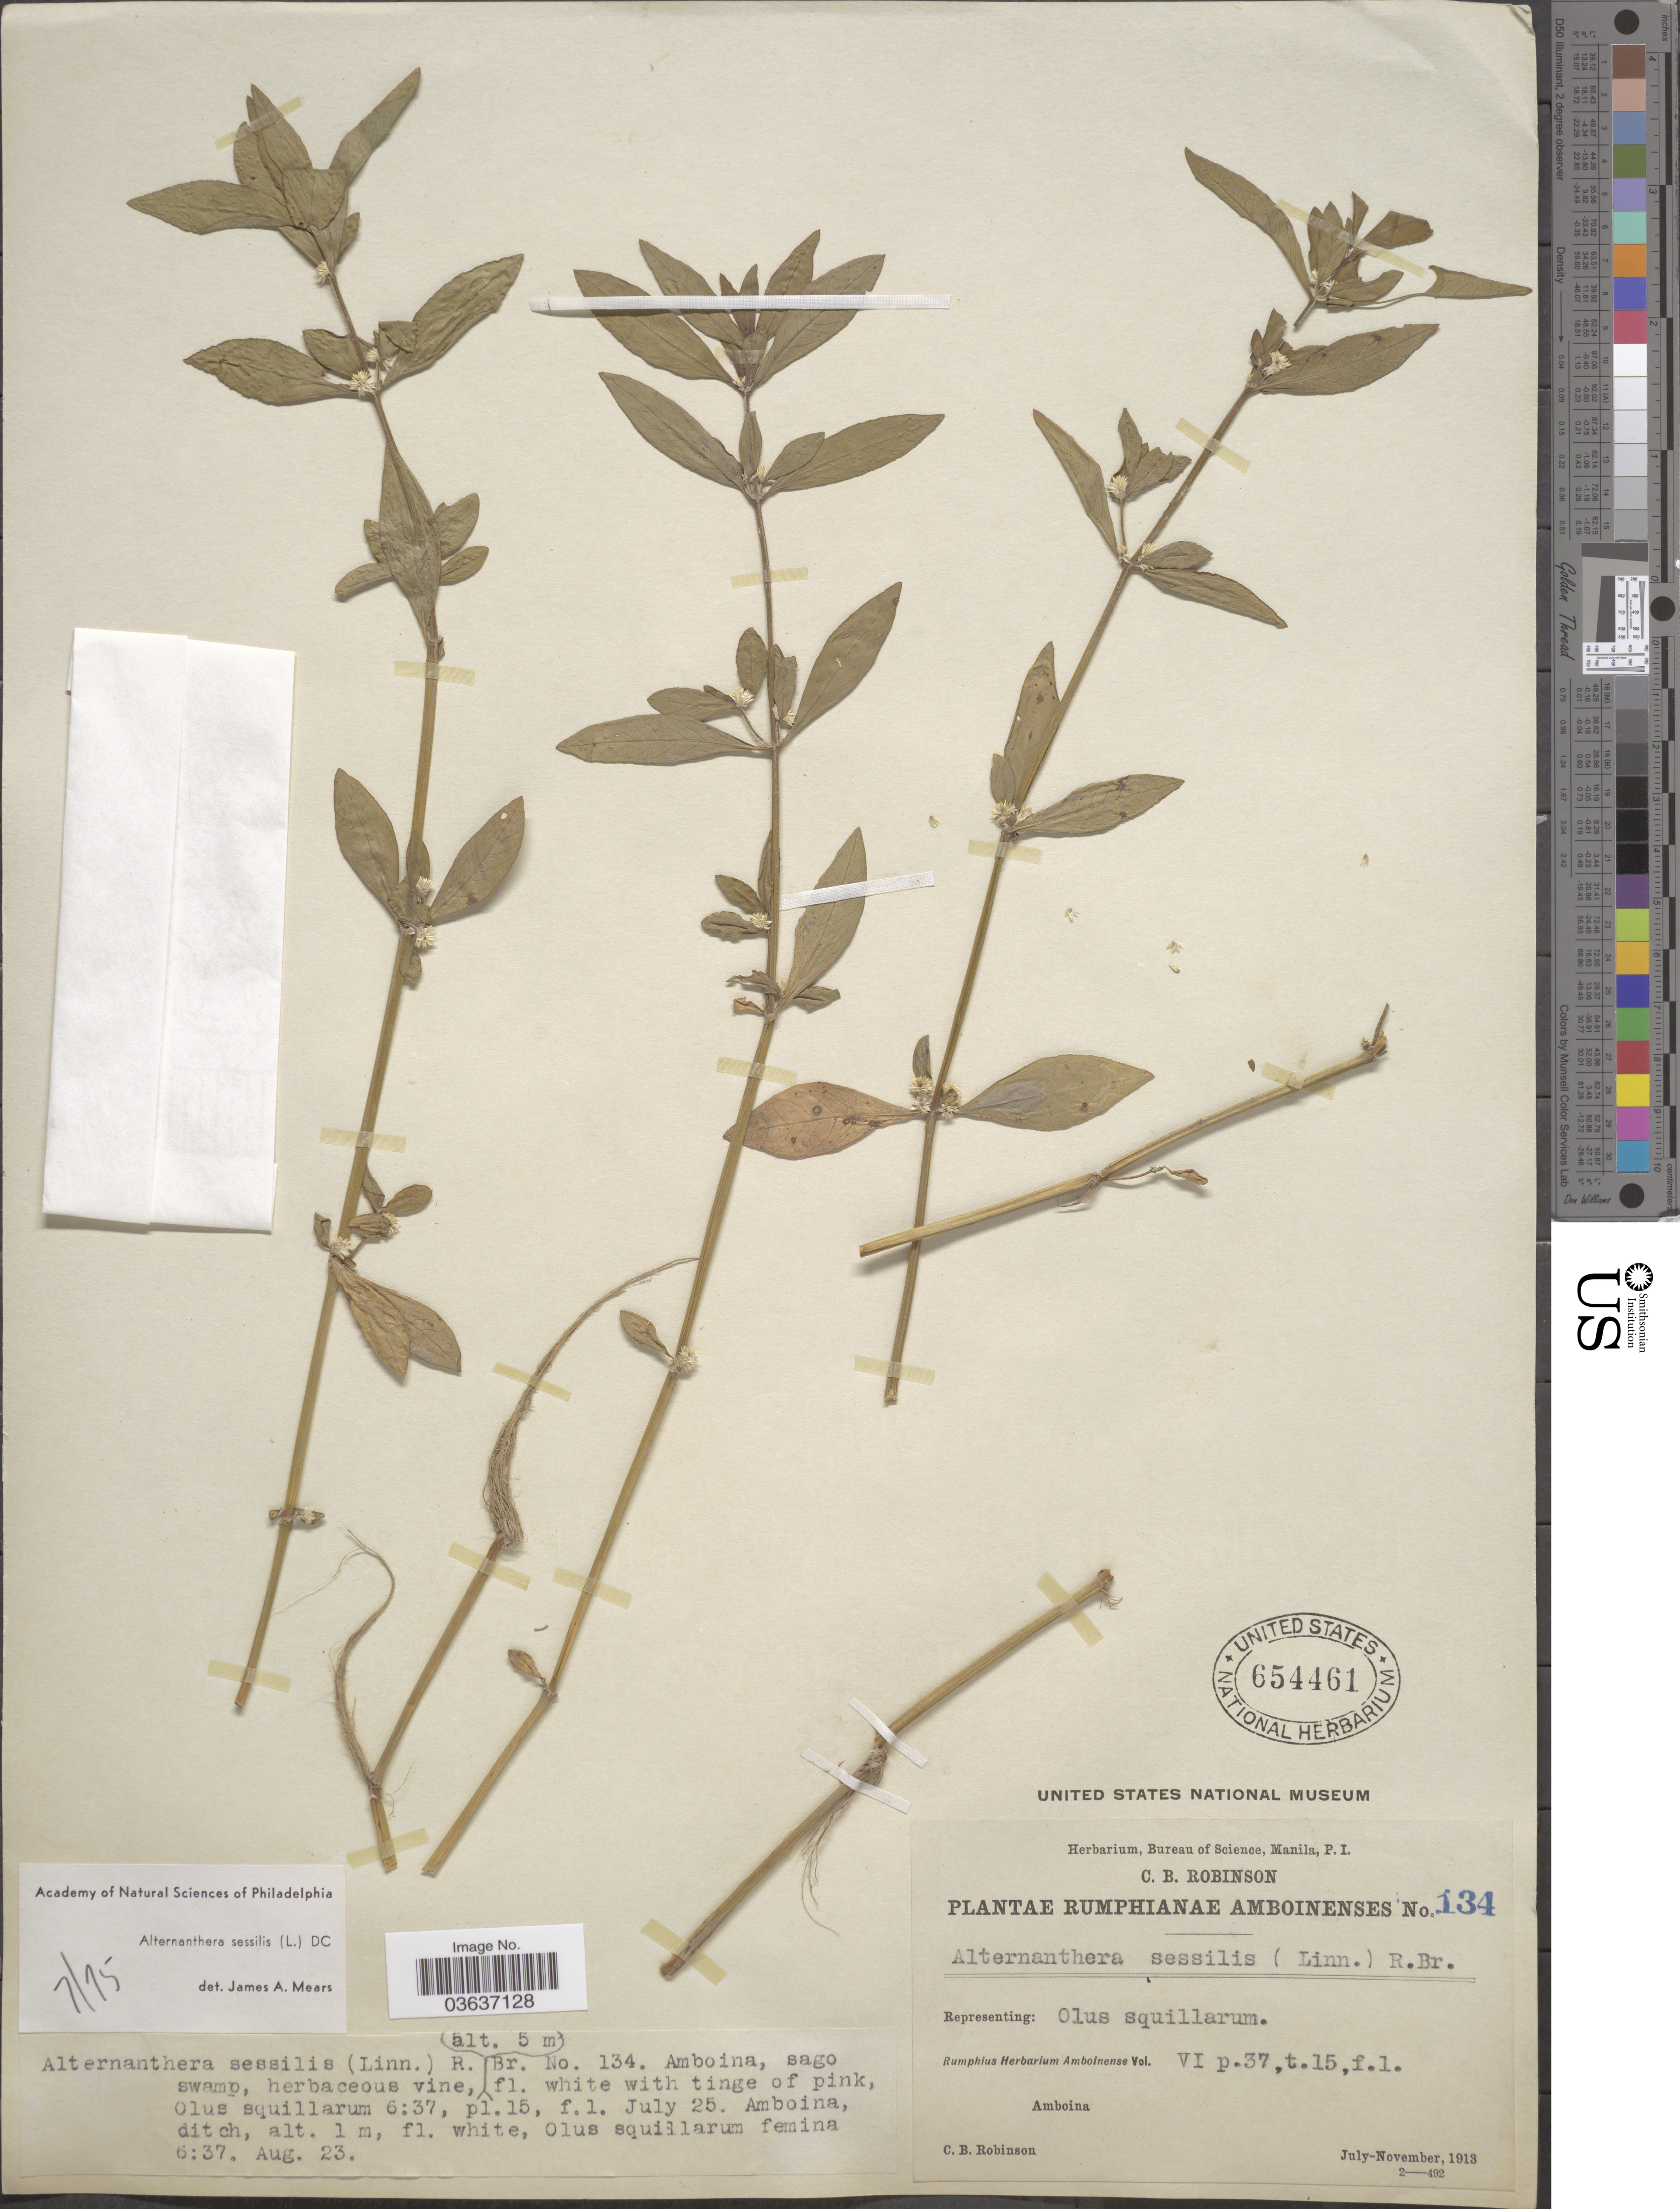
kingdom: Plantae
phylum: Tracheophyta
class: Magnoliopsida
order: Caryophyllales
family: Amaranthaceae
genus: Alternanthera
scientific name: Alternanthera sessilis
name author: (L.) DC.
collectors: C. Robinson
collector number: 134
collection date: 1913-07-25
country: Indonesia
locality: Amboina, sago swamp.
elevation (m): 5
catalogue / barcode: US 654461